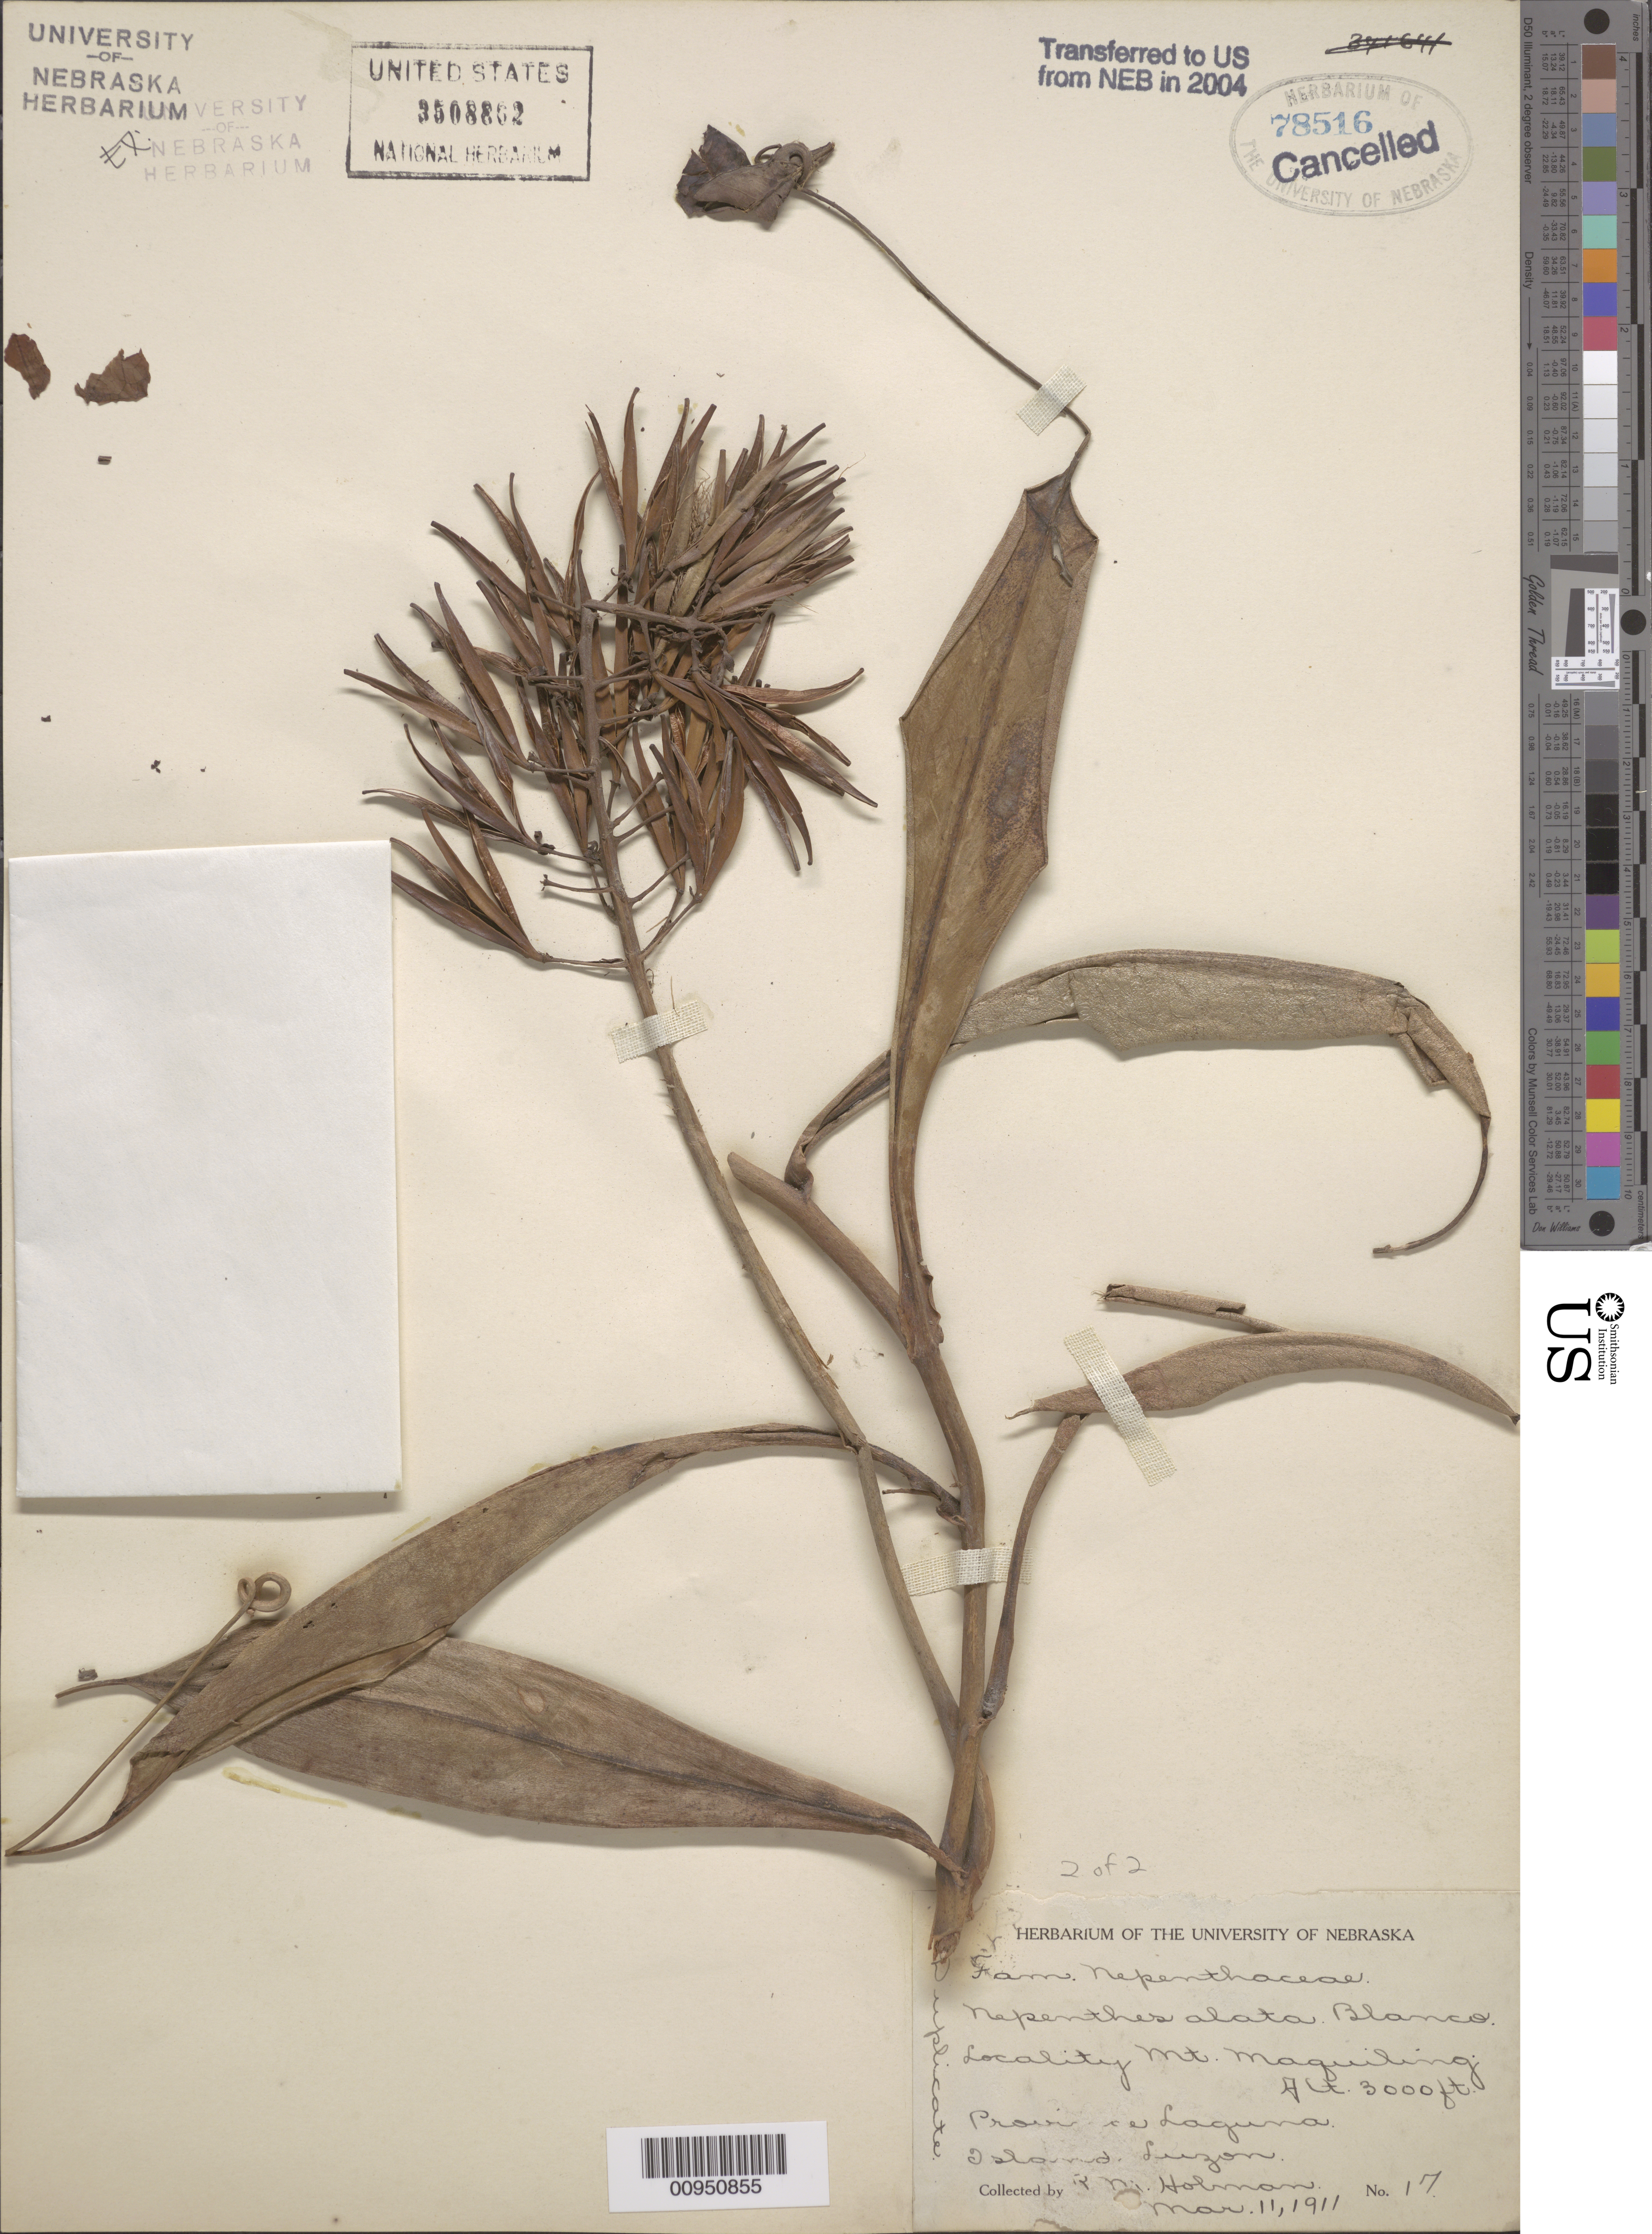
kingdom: Plantae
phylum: Tracheophyta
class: Magnoliopsida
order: Caryophyllales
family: Nepenthaceae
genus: Nepenthes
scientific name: Nepenthes alata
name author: Blanco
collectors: R. Holman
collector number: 17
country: Philippines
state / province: Calabarzon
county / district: Laguna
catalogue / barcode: US 3508862